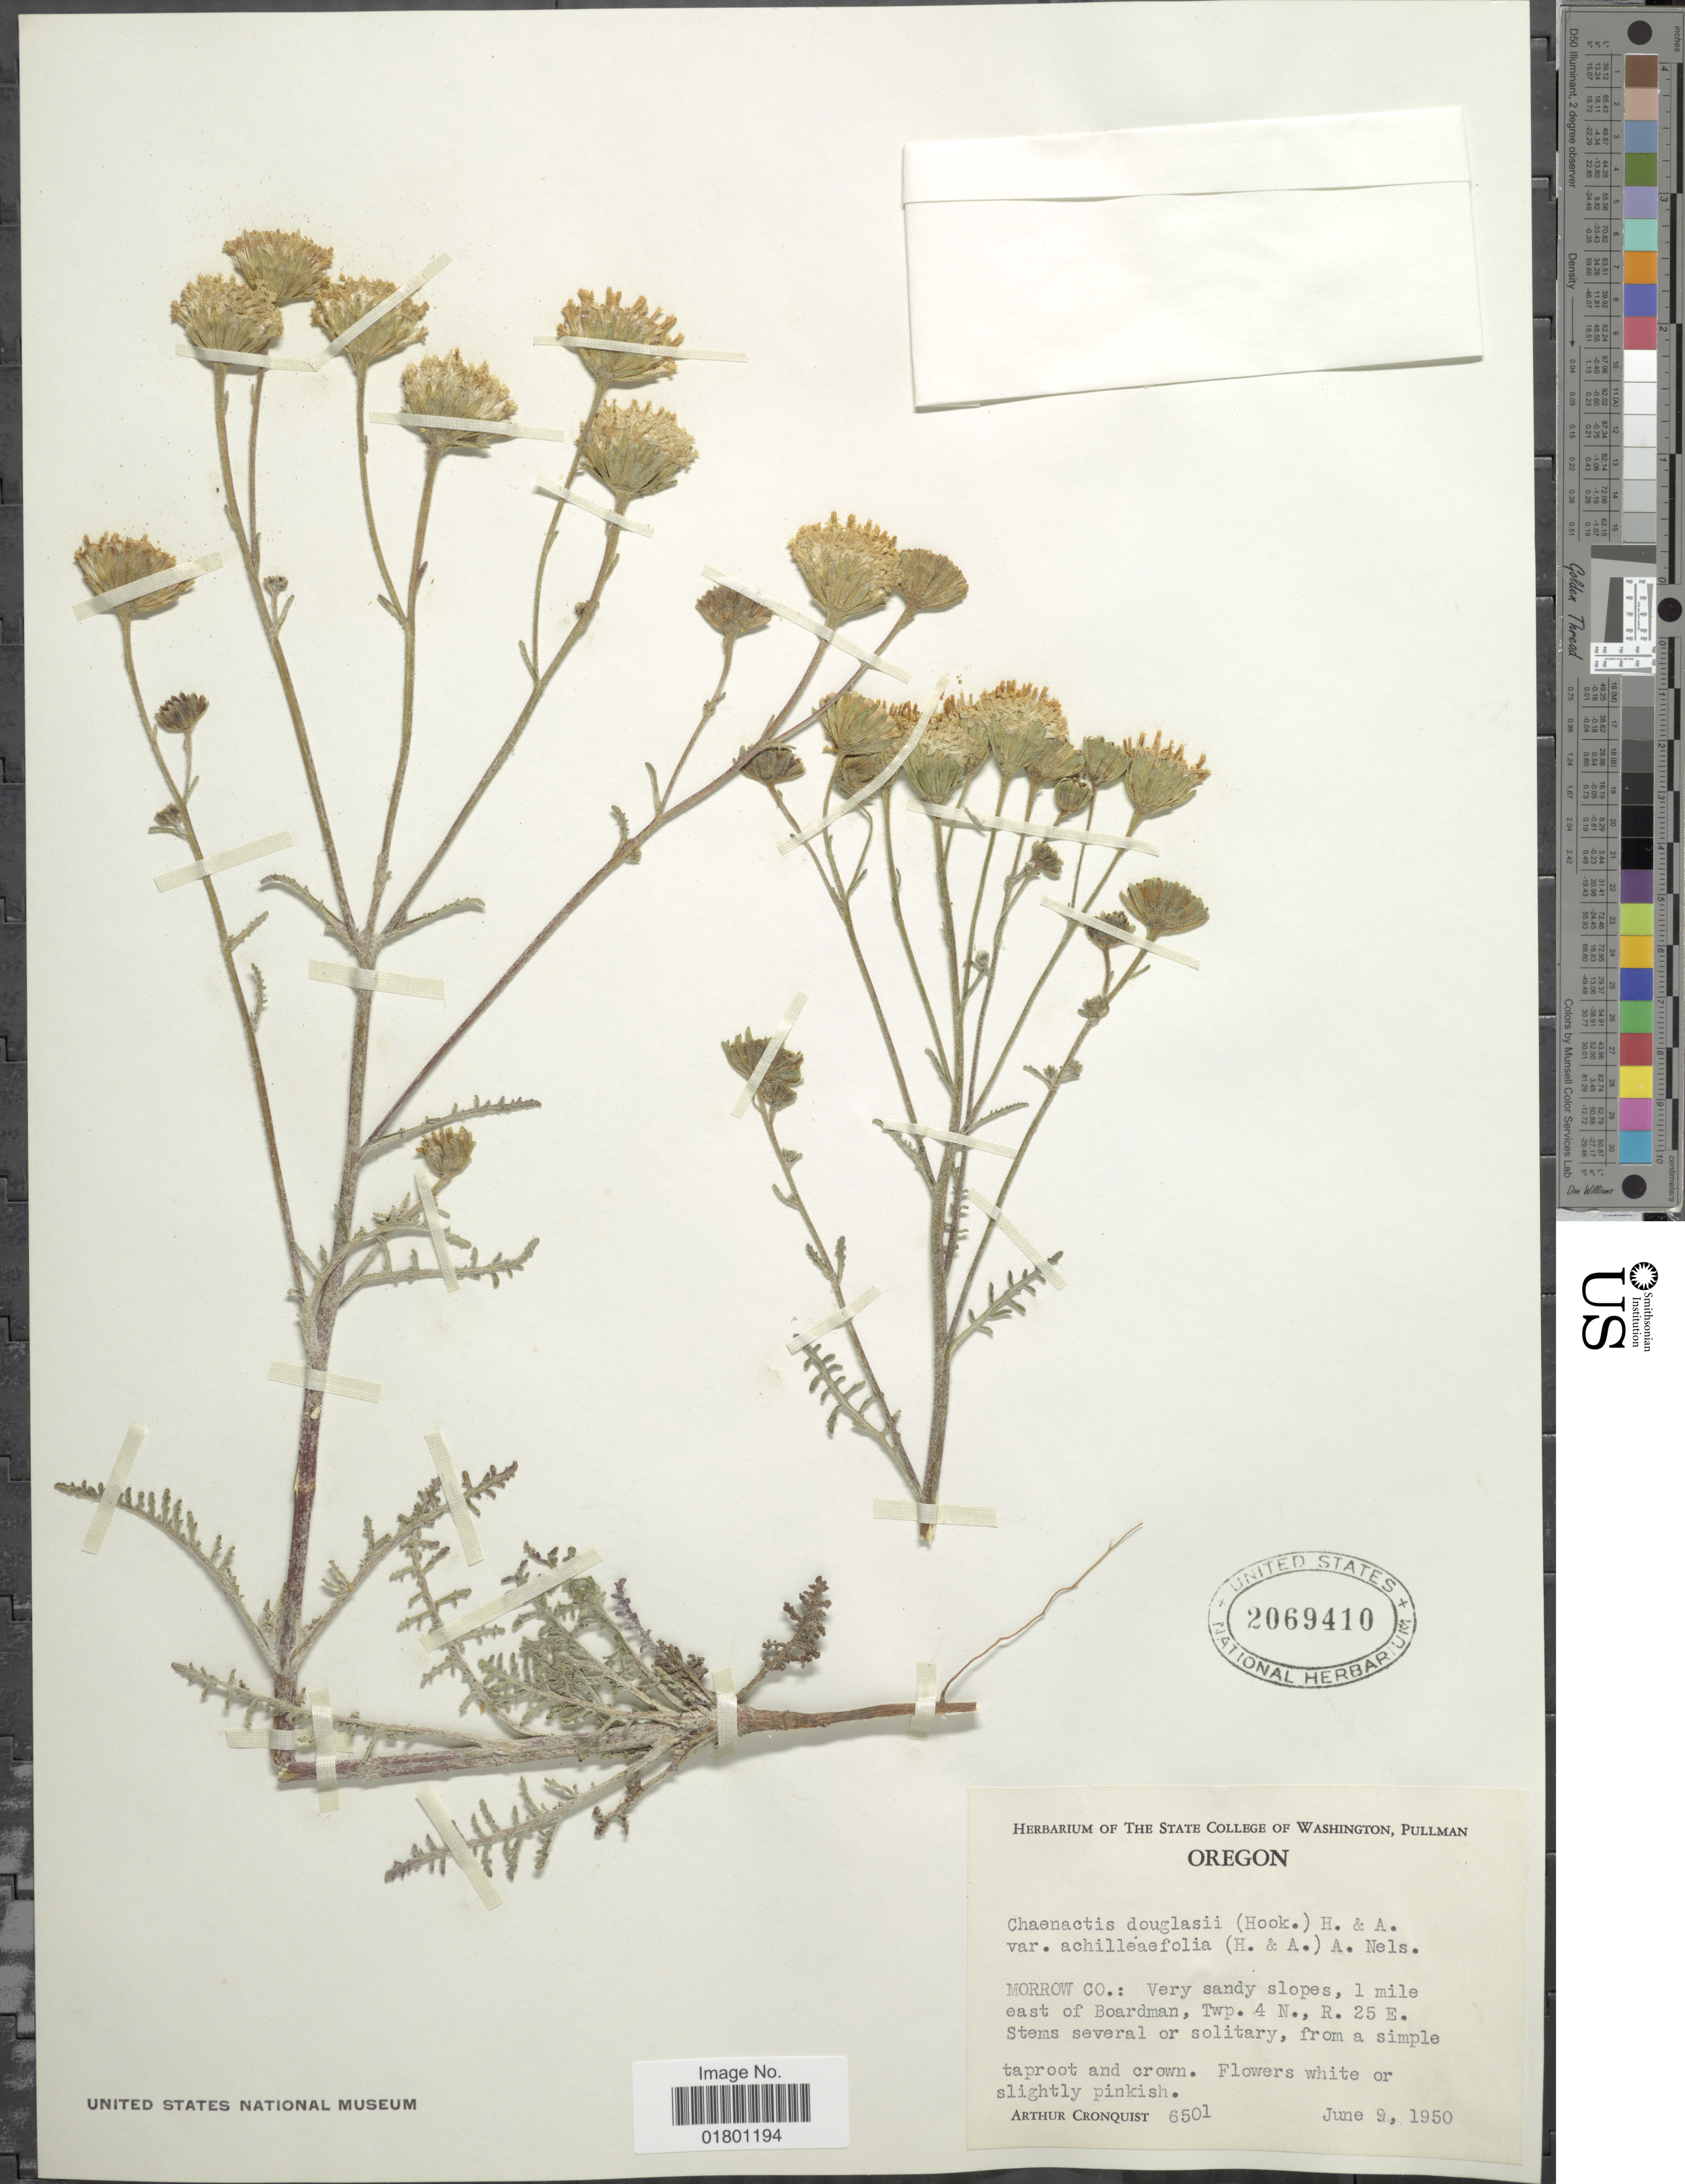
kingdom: Plantae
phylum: Tracheophyta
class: Magnoliopsida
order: Asterales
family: Asteraceae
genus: Chaenactis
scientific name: Chaenactis douglasii var. achilleaefolia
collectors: A. J. Cronquist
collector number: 6501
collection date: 1950-06-09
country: United States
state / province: Oregon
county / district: Morrow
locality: Morrow Co.: Very sandy slopes, 1 mile east of Boardman, Twp. 4 N., R. 25 E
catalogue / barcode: US 2069410